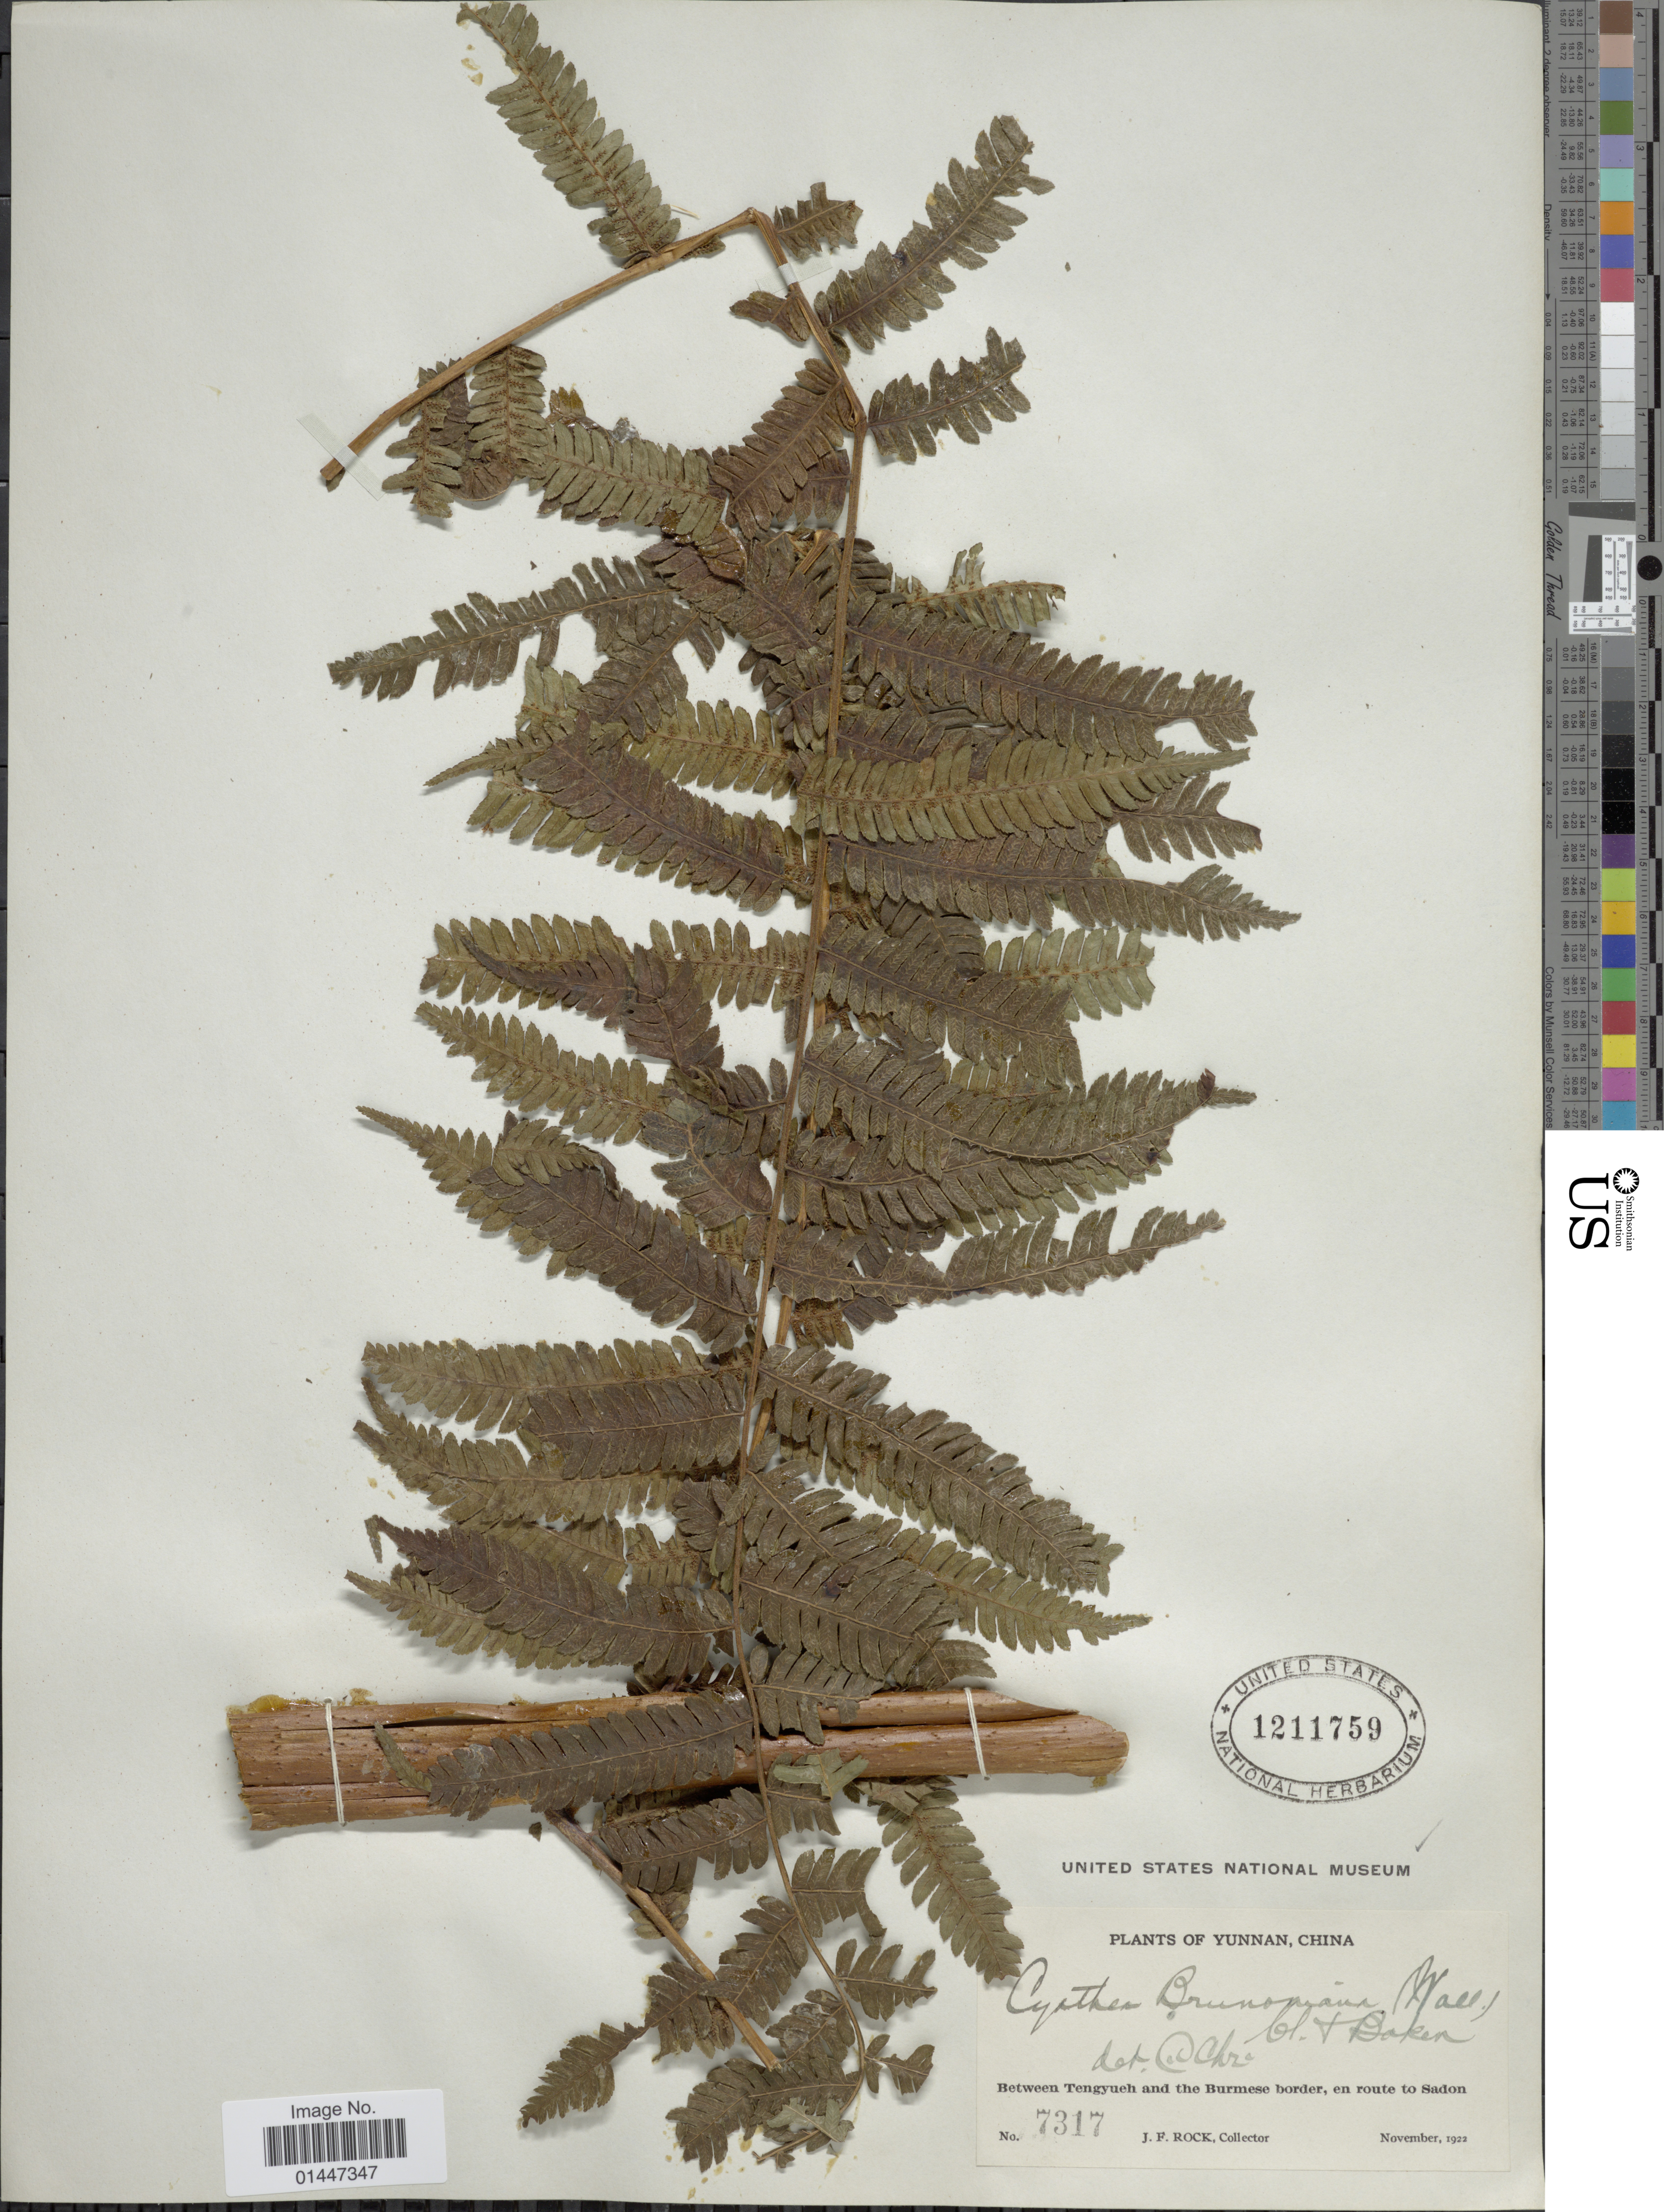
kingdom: Plantae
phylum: Tracheophyta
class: Polypodiopsida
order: Cyatheales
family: Cyatheaceae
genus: Sphaeropteris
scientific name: Sphaeropteris brunoniana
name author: (Wall. ex Hook.) R.M. Tryon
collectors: J. F. Rock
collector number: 7317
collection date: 1922-11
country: China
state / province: Yunnan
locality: Between Tengyueh and the Burmese border, en route to Sadon.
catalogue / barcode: US 1211759